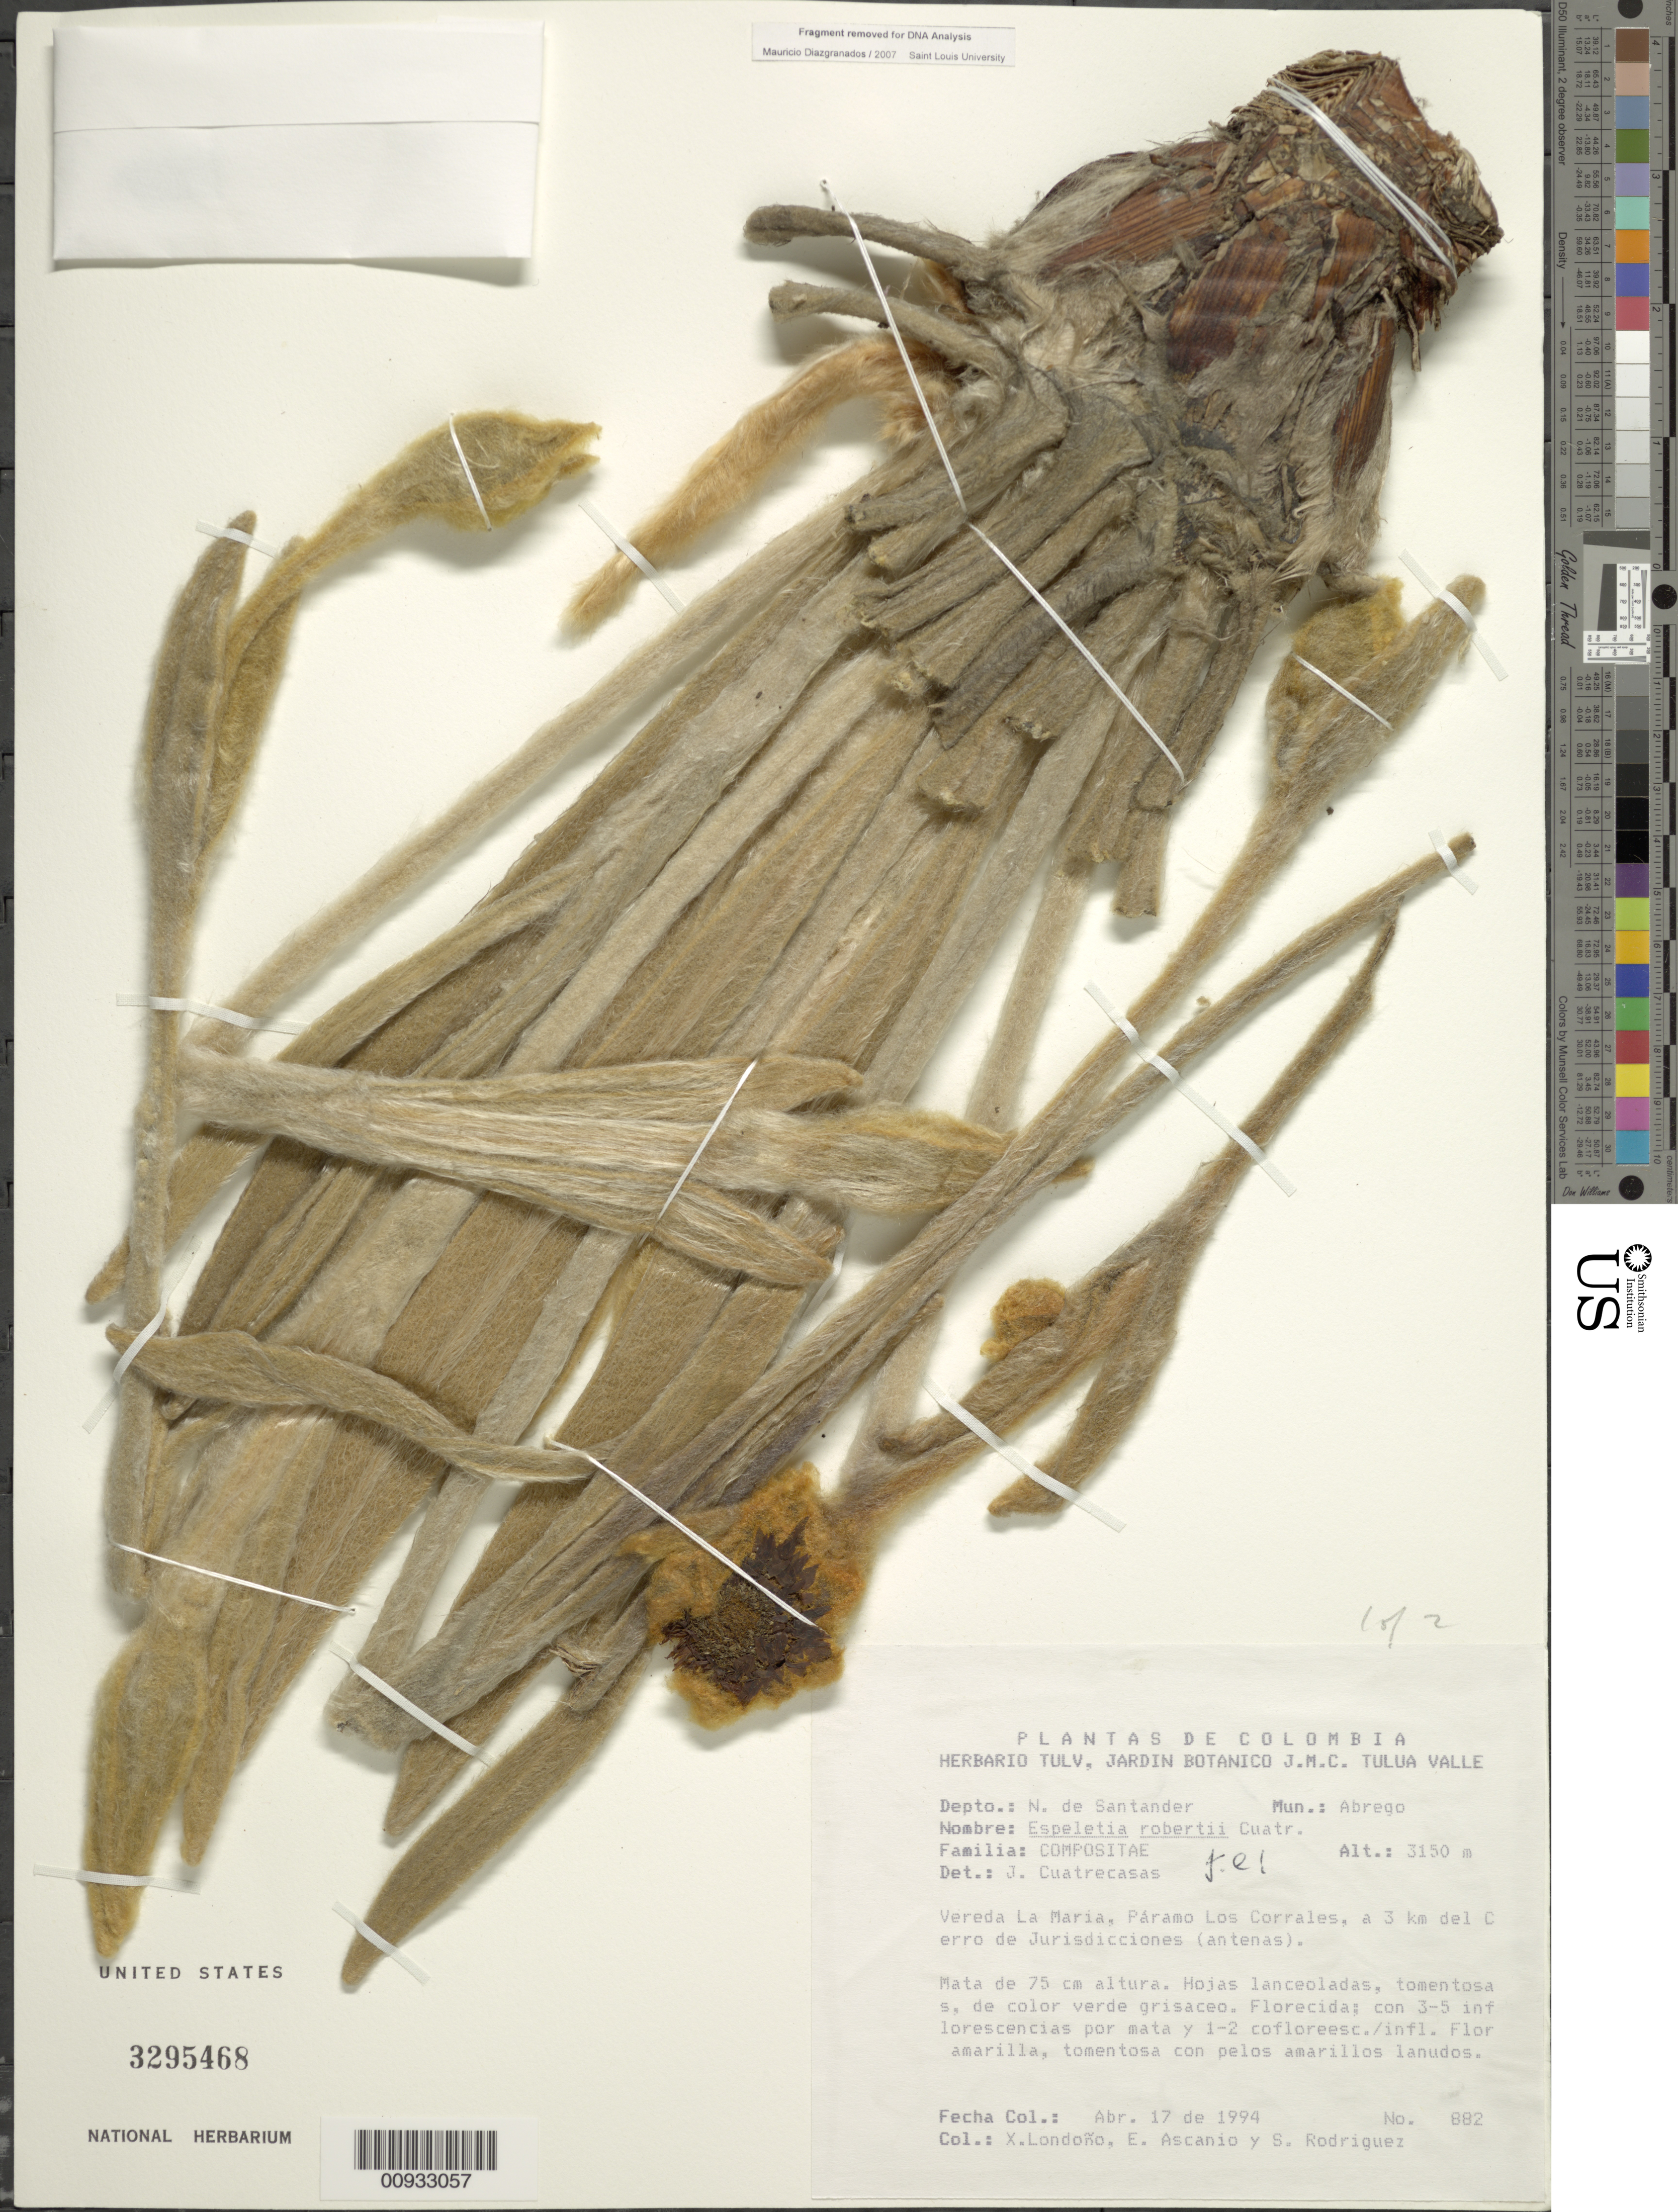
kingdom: Plantae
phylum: Tracheophyta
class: Magnoliopsida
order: Asterales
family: Asteraceae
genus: Espeletia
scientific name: Espeletia robertii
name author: Cuatrec.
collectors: X. Londoño, E. Ascanio & S. Rodriguez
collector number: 882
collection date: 1994-04-17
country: Colombia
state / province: Norte de Santander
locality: Mun. Abrego, Vereda La Maria, Paramo Los Corrales, a 3 km del Cerro de Jurisdicciones (antenas)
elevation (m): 3150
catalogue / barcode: US 3295468